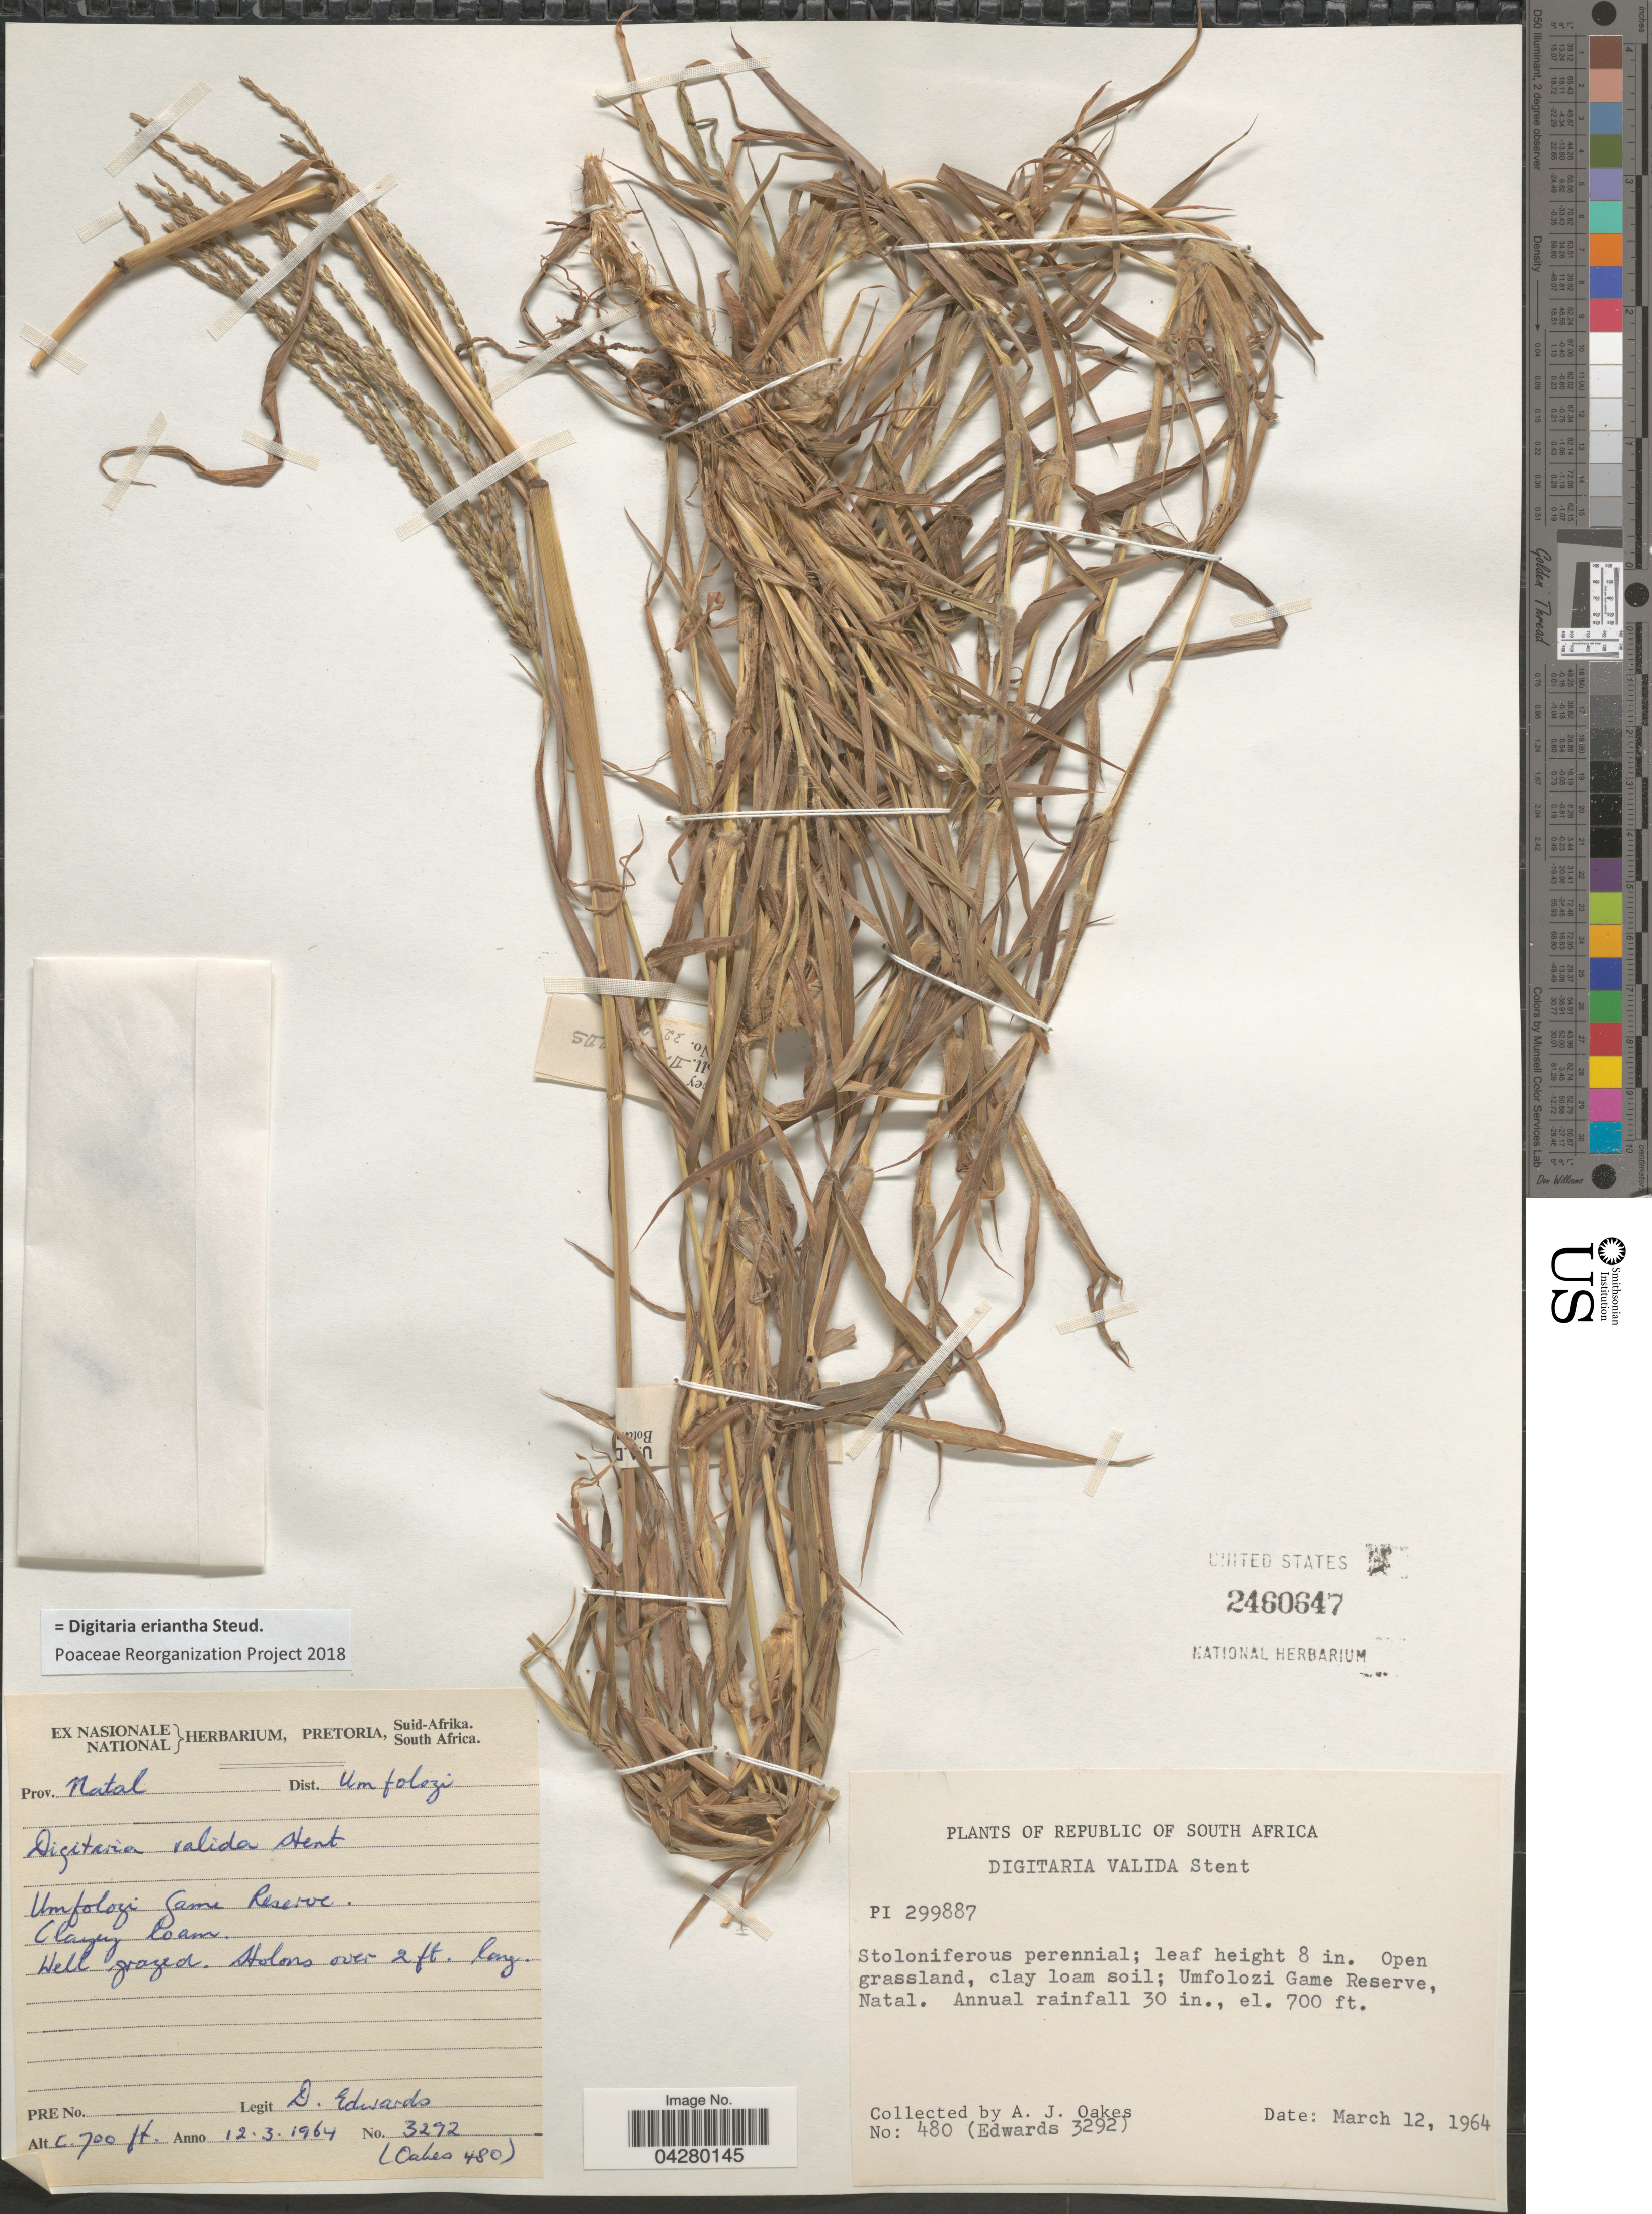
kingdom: Plantae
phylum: Tracheophyta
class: Liliopsida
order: Poales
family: Poaceae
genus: Digitaria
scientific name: Digitaria eriantha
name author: Steud.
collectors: D. Edwards & A. Oakes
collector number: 3292/480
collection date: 1964-03-12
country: South Africa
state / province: KwaZulu-Natal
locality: Prov. Natal. Dist. Umfolozi. Umfolozi Game Reserve. Umfolozi Game Reserve, Natal.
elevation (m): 213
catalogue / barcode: US 2460647